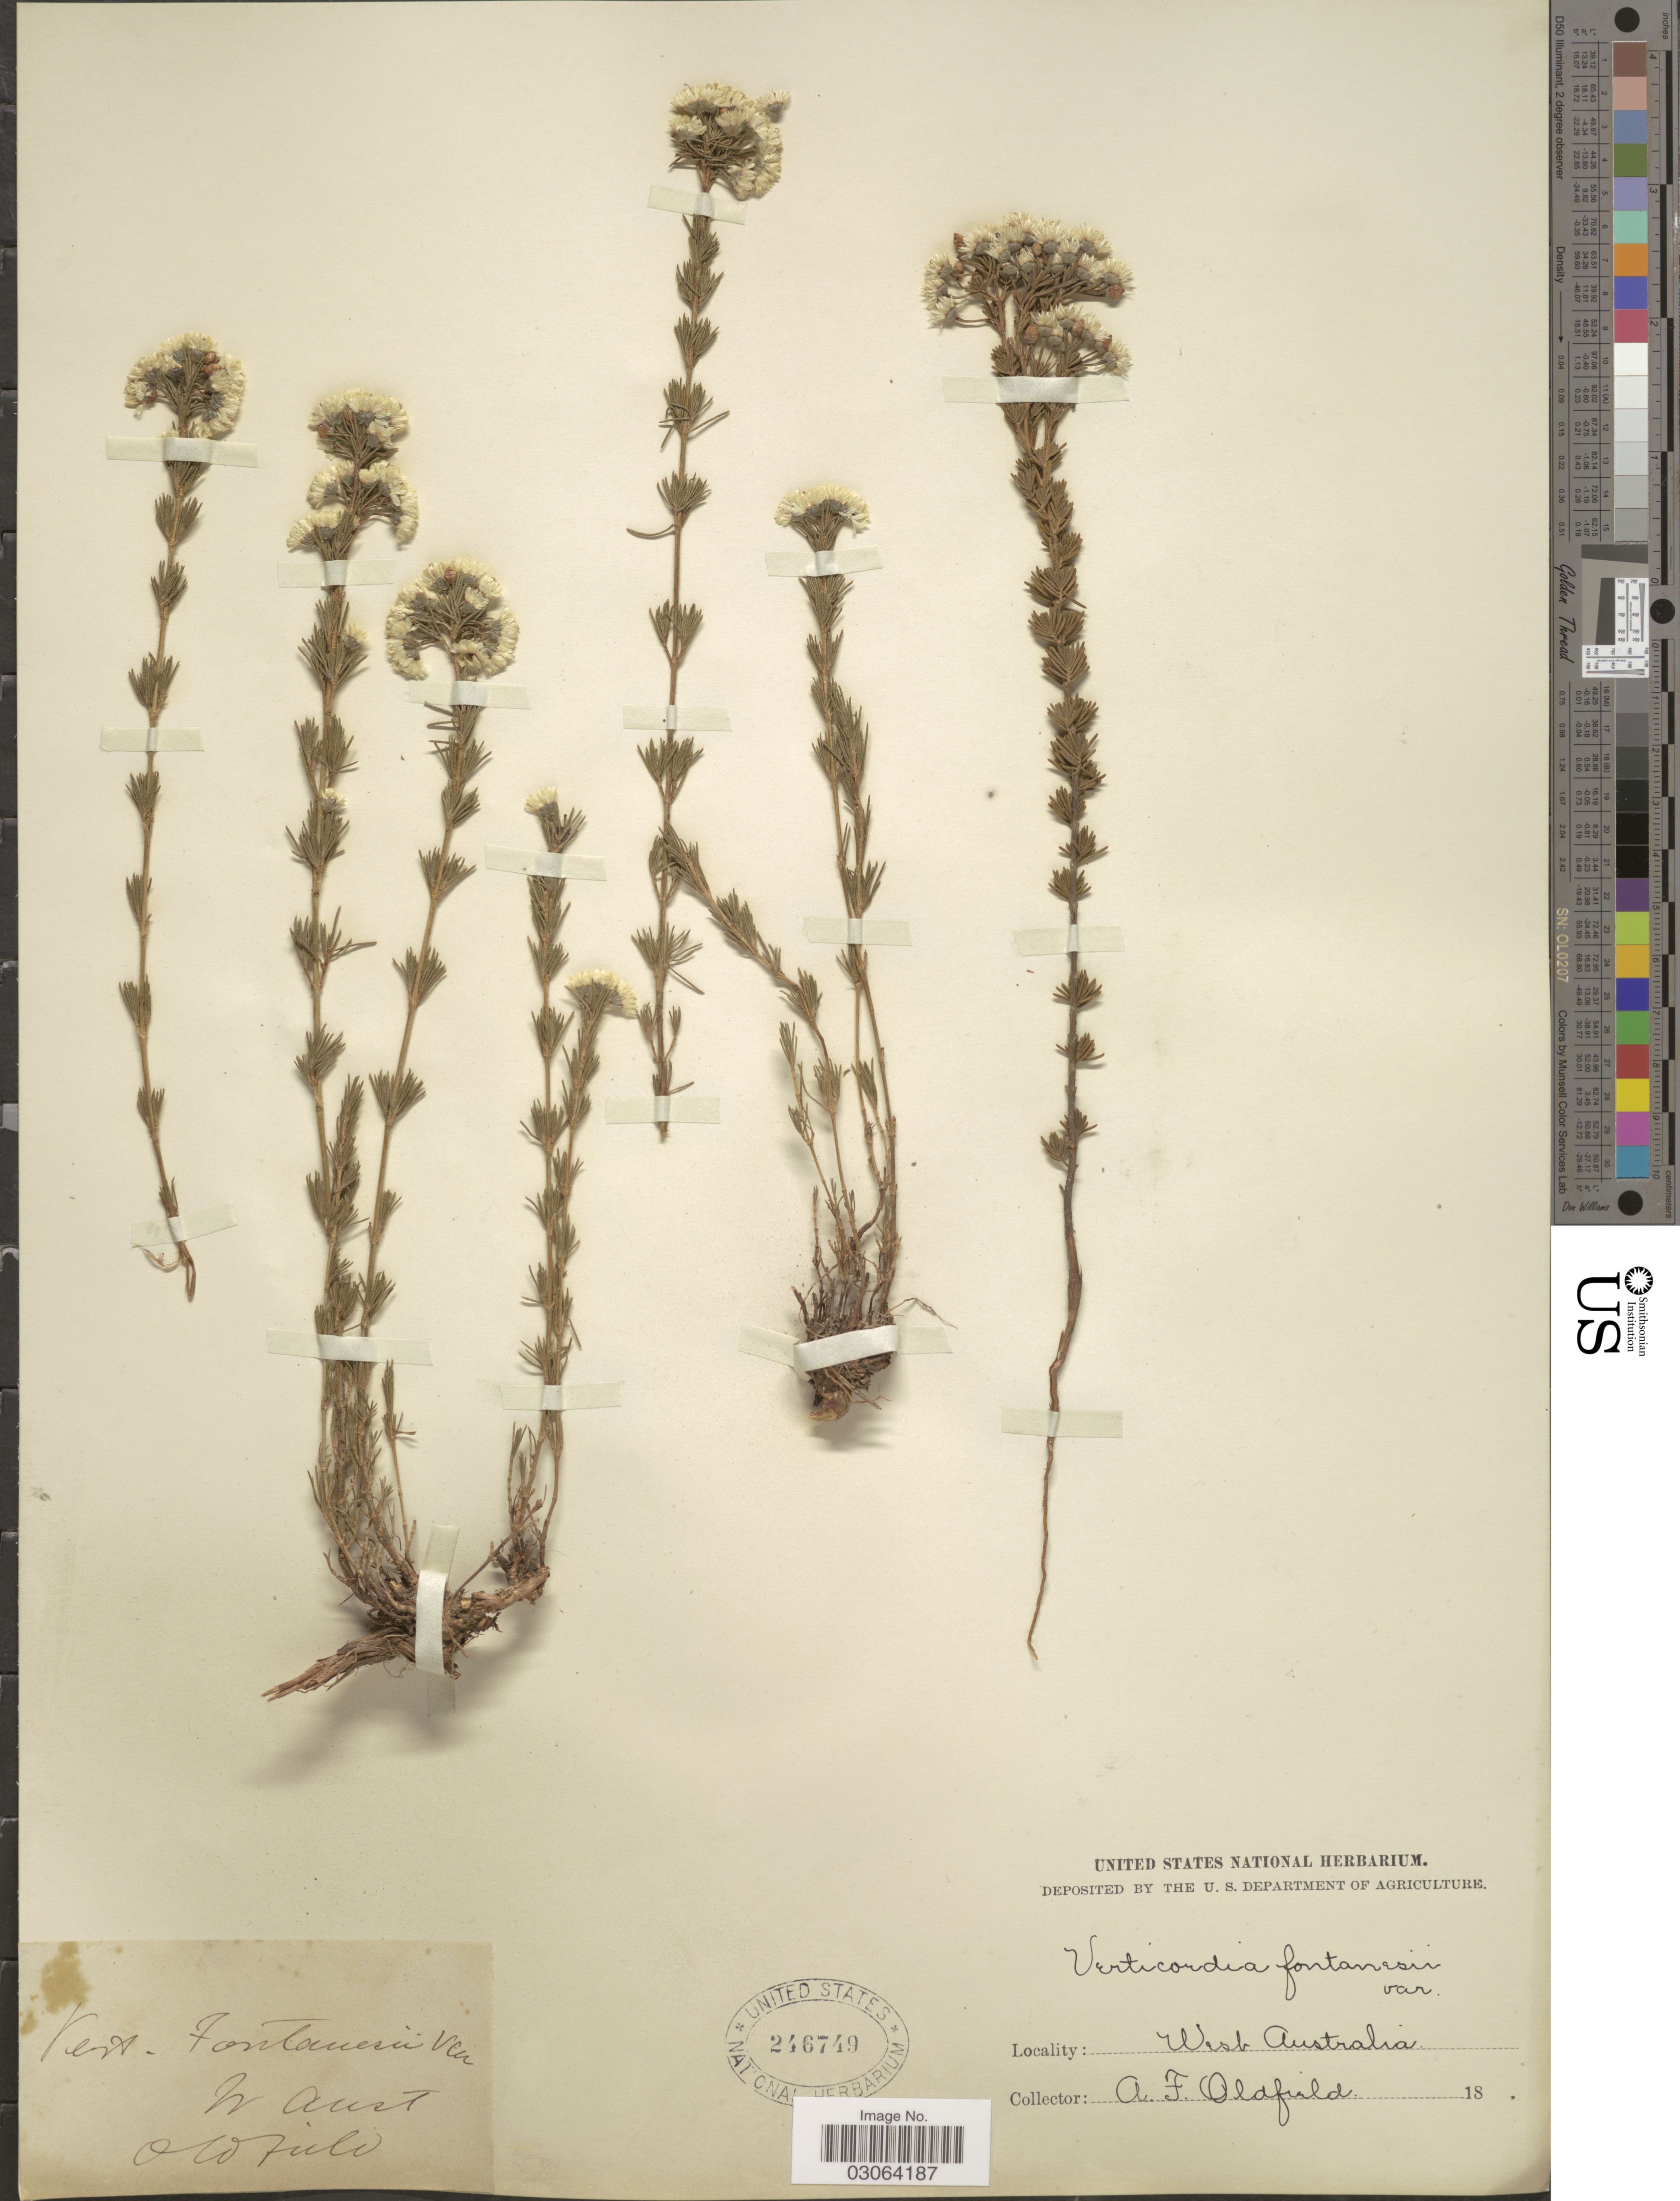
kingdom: Plantae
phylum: Tracheophyta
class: Magnoliopsida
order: Myrtales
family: Myrtaceae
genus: Verticordia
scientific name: Verticordia fontanesii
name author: DC.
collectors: A. Oldfield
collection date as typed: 18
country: Australia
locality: West Australia.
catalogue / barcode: US 246749